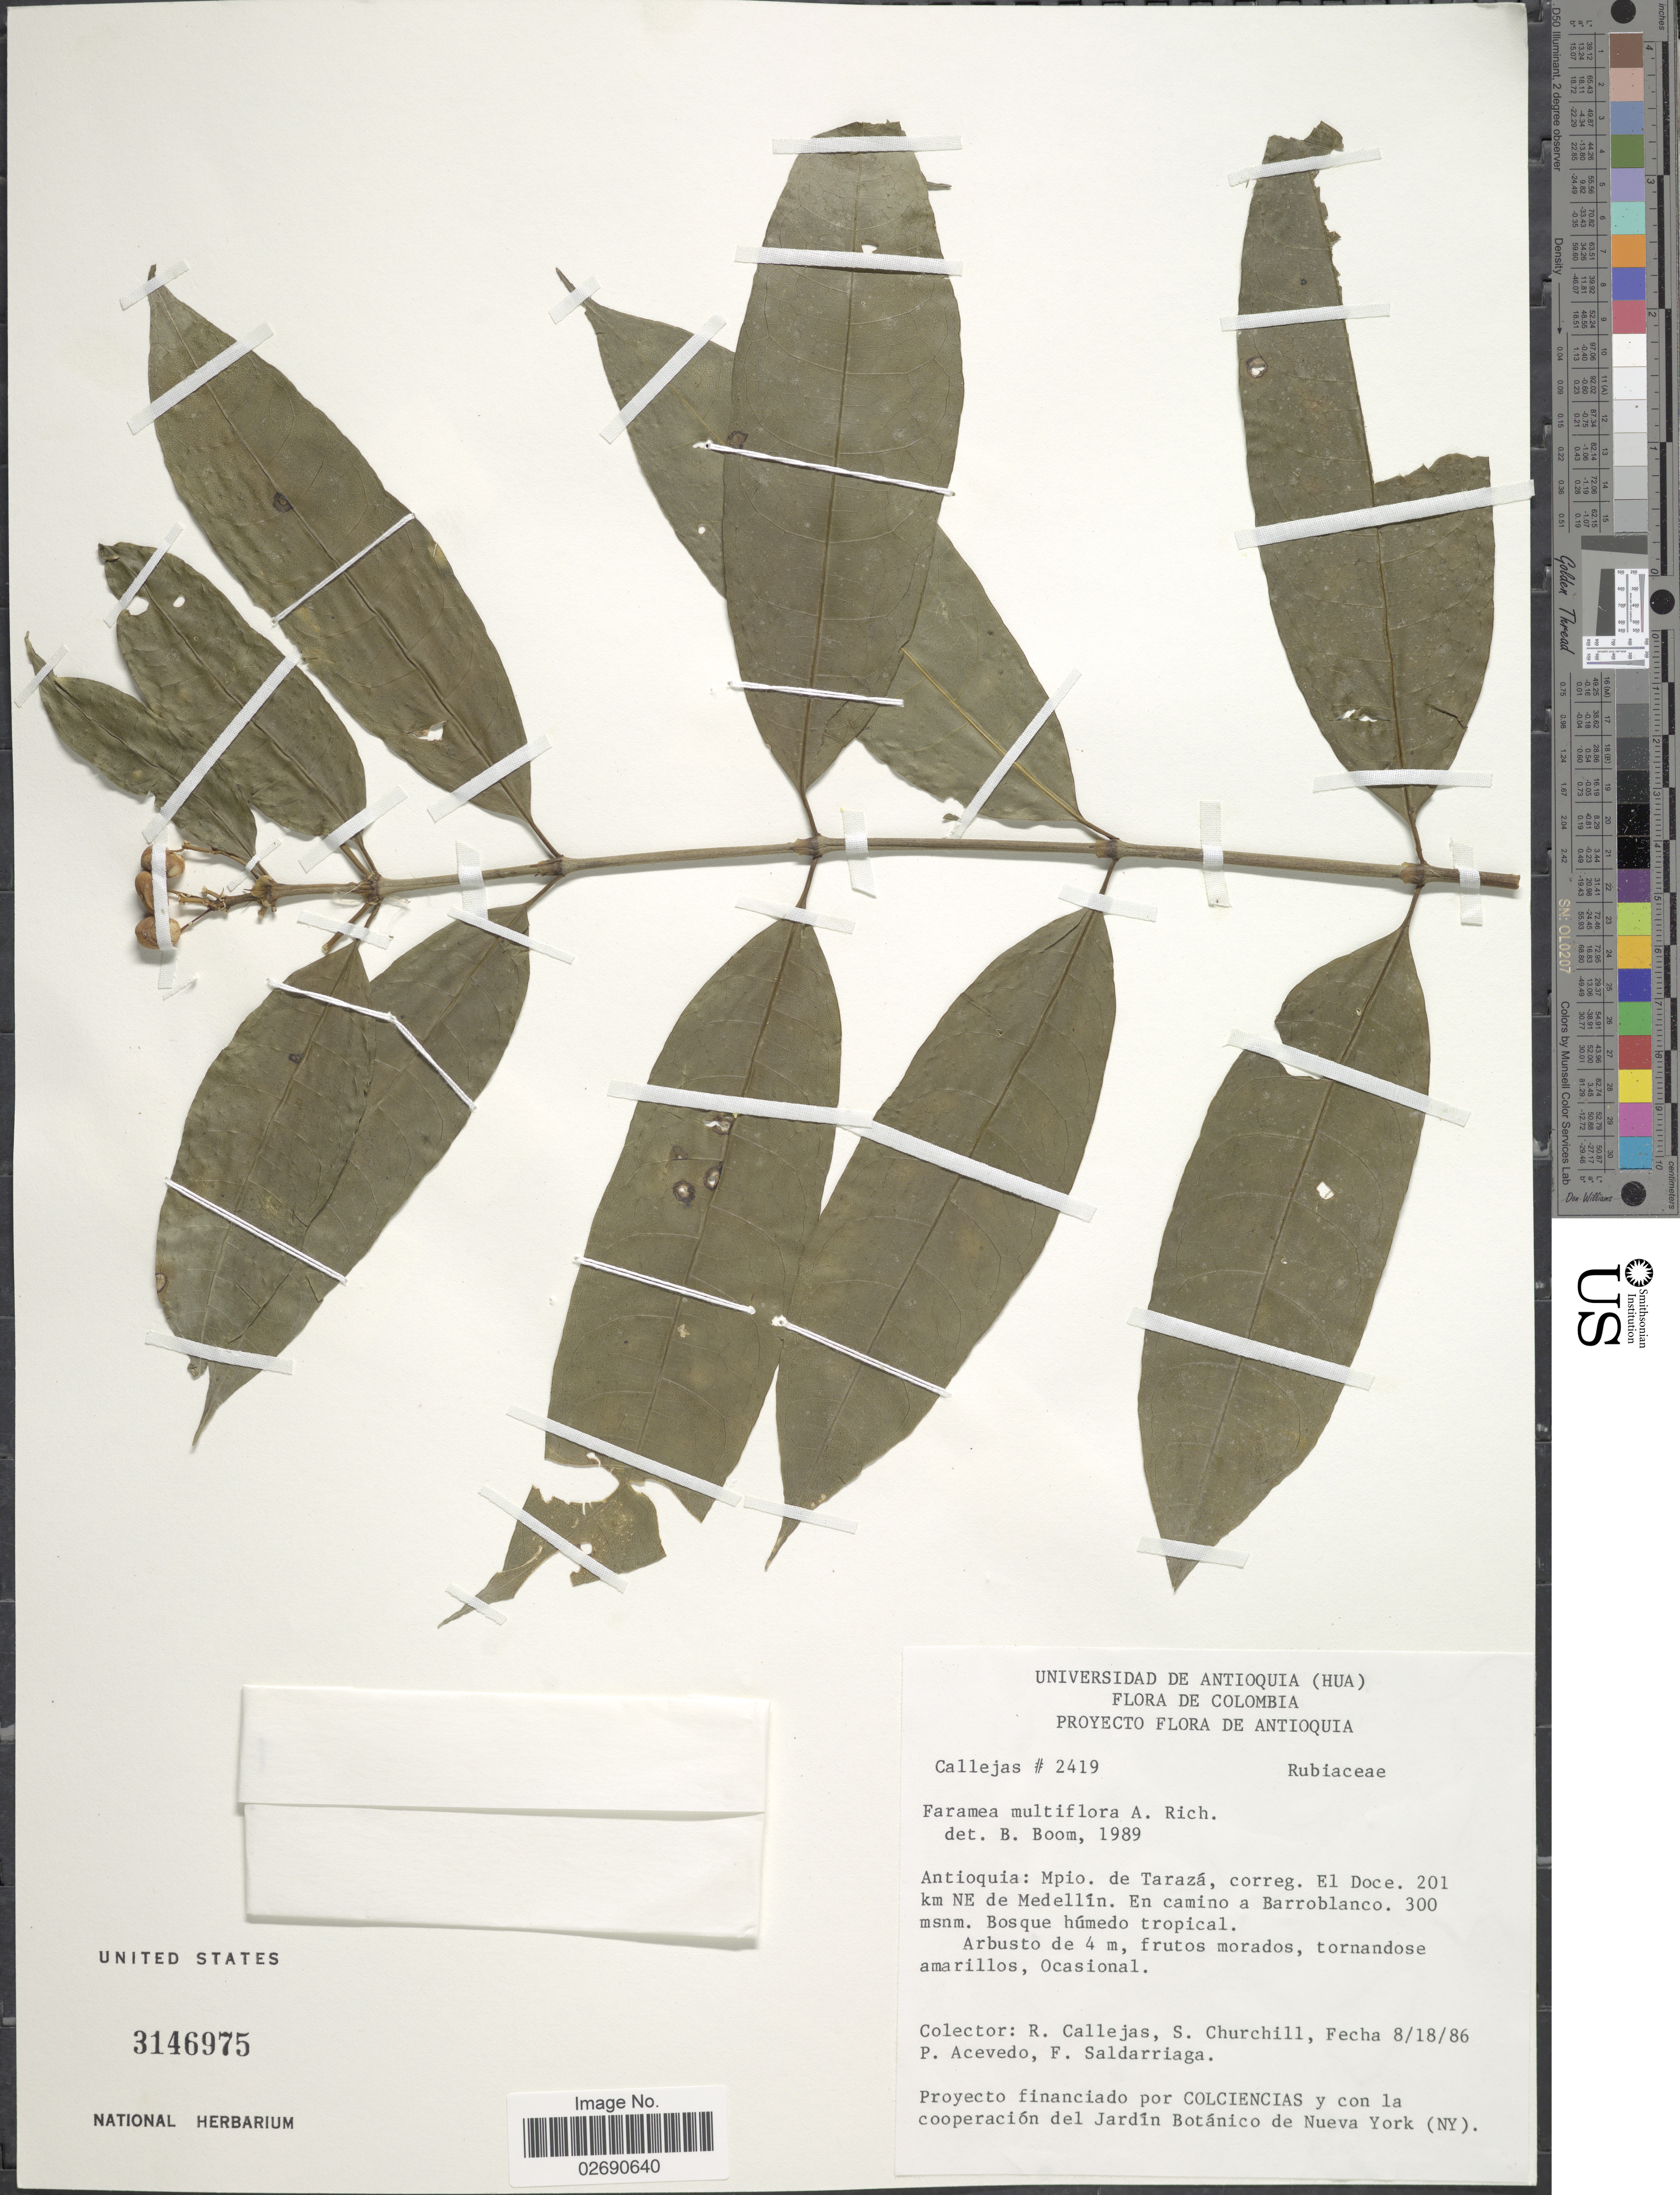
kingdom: Plantae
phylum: Tracheophyta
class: Magnoliopsida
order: Gentianales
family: Rubiaceae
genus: Faramea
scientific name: Faramea multiflora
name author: A. Rich. ex DC.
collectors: R. Callejas, S. Churchill, P. Acevedo-Rodr. & F. Saldarriaga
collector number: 2419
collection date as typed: Transcribed d/m/y: 18/8/86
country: Colombia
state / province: Antioquia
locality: Mpio de Tarazá, correg El Doce 201 km NE de Medellín. En camino a Barroblanco. Bosque húmedo tropical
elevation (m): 300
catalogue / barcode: US 3146975